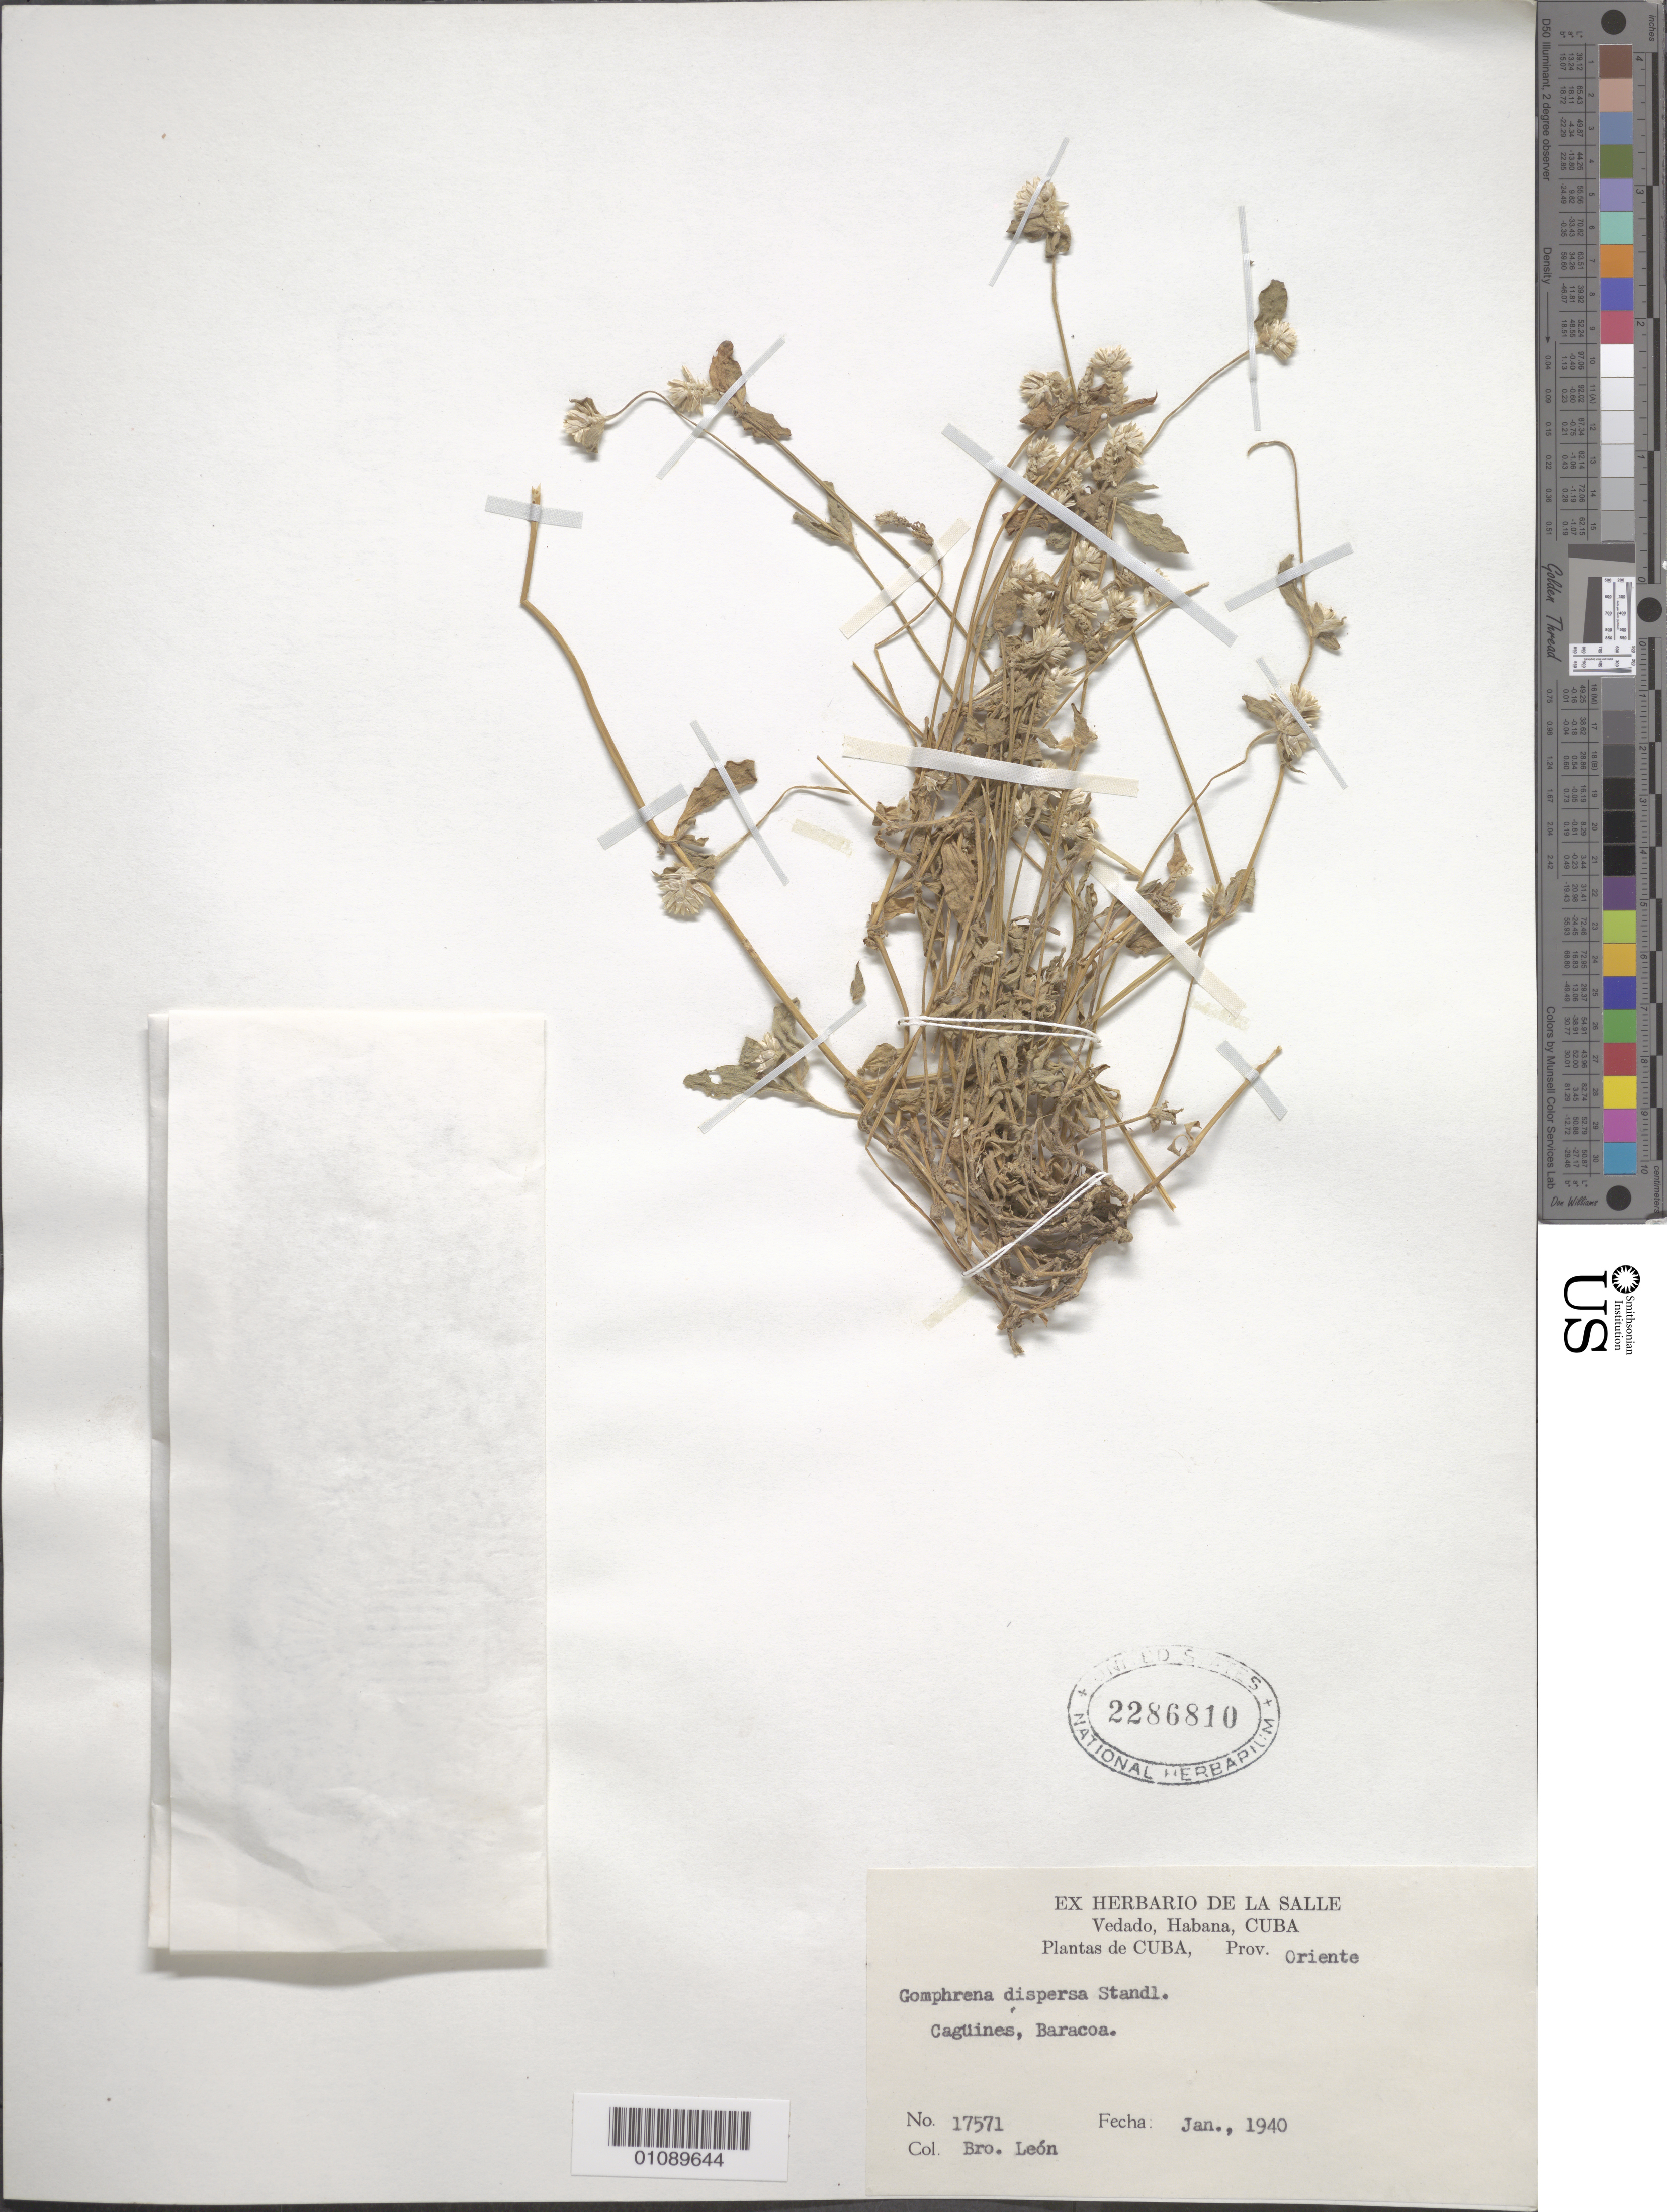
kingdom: Plantae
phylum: Tracheophyta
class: Magnoliopsida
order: Caryophyllales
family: Amaranthaceae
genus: Gomphrena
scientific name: Gomphrena dispersa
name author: Standl.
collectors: Bro. León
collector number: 17571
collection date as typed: Jan 1940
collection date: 1940-01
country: Cuba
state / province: Guantánamo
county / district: Baracoa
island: Cuba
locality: Oriente, Caguines, Baracoa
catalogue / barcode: US 2286810